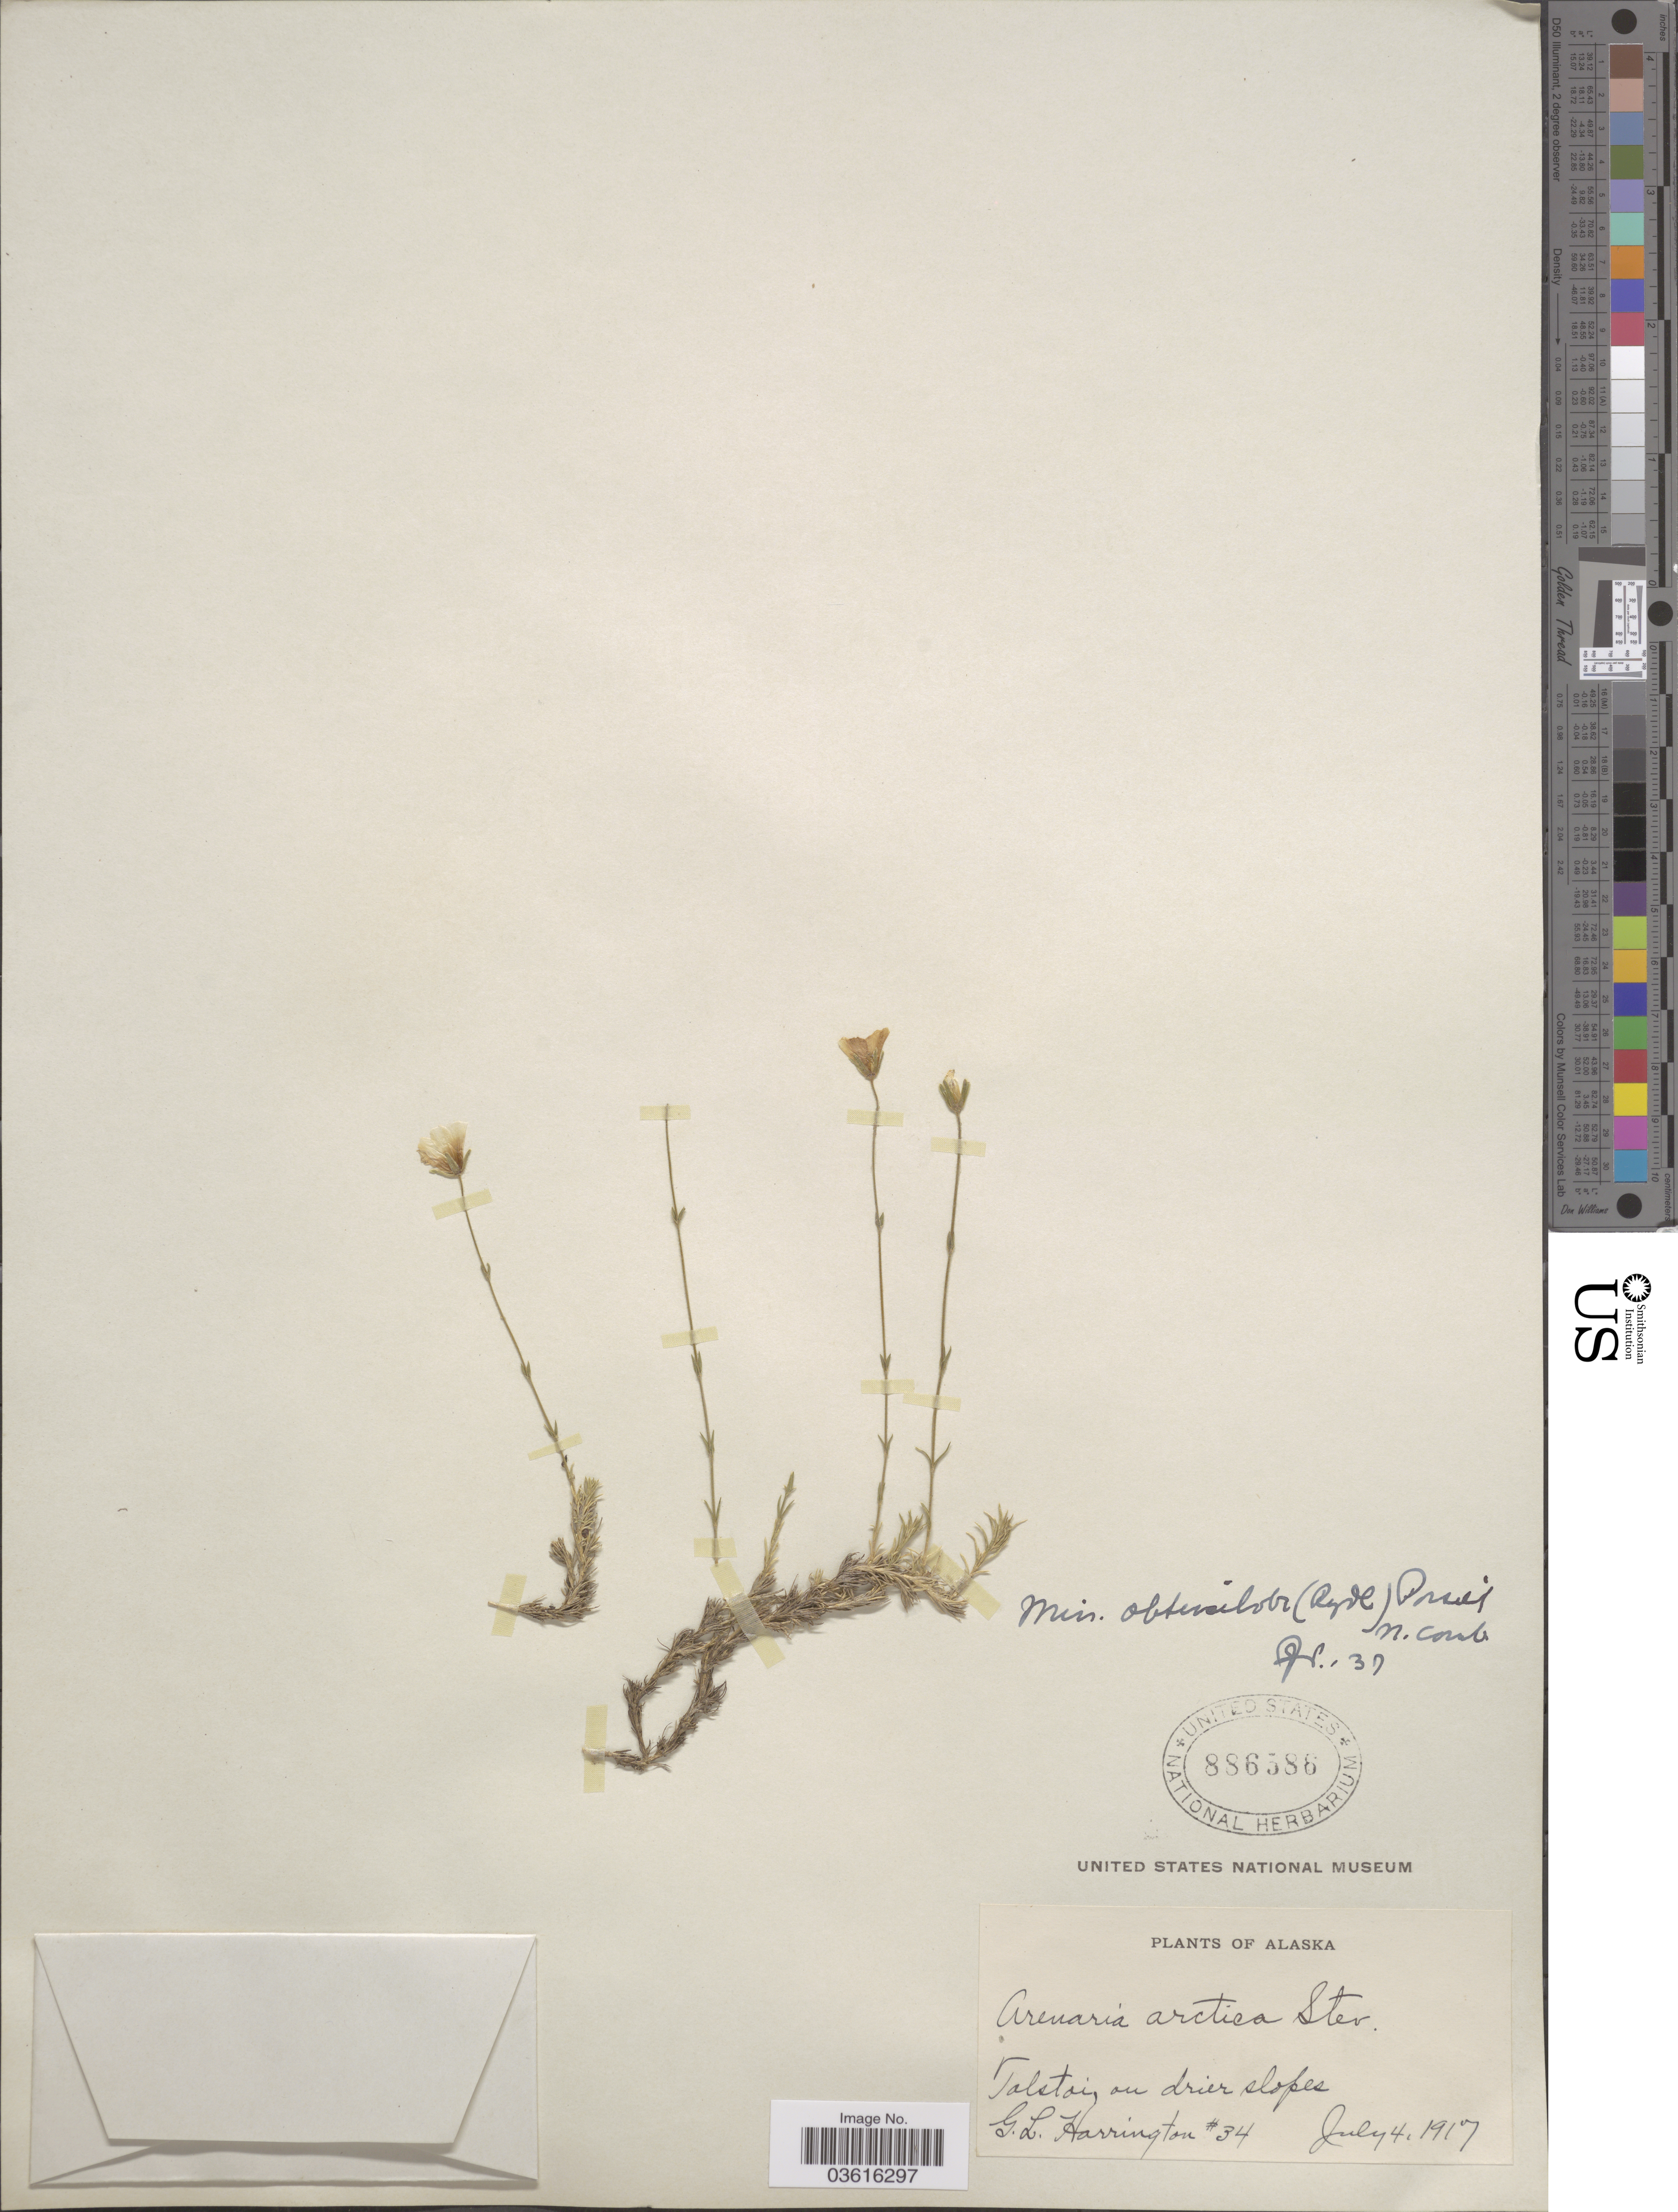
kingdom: Plantae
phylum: Tracheophyta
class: Magnoliopsida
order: Caryophyllales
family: Caryophyllaceae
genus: Cherleria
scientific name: Cherleria yukonensis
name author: (Hultén) A.J. Moore & Dillenb.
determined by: Strong, Mark T., (BOT), Smithsonian Institution - National Museum of Natural History (UNITED STATES)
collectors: G. Harrington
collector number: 34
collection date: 1917-07-04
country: United States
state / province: Alaska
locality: Tolstoi, on drier slopes.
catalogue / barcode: US 886586